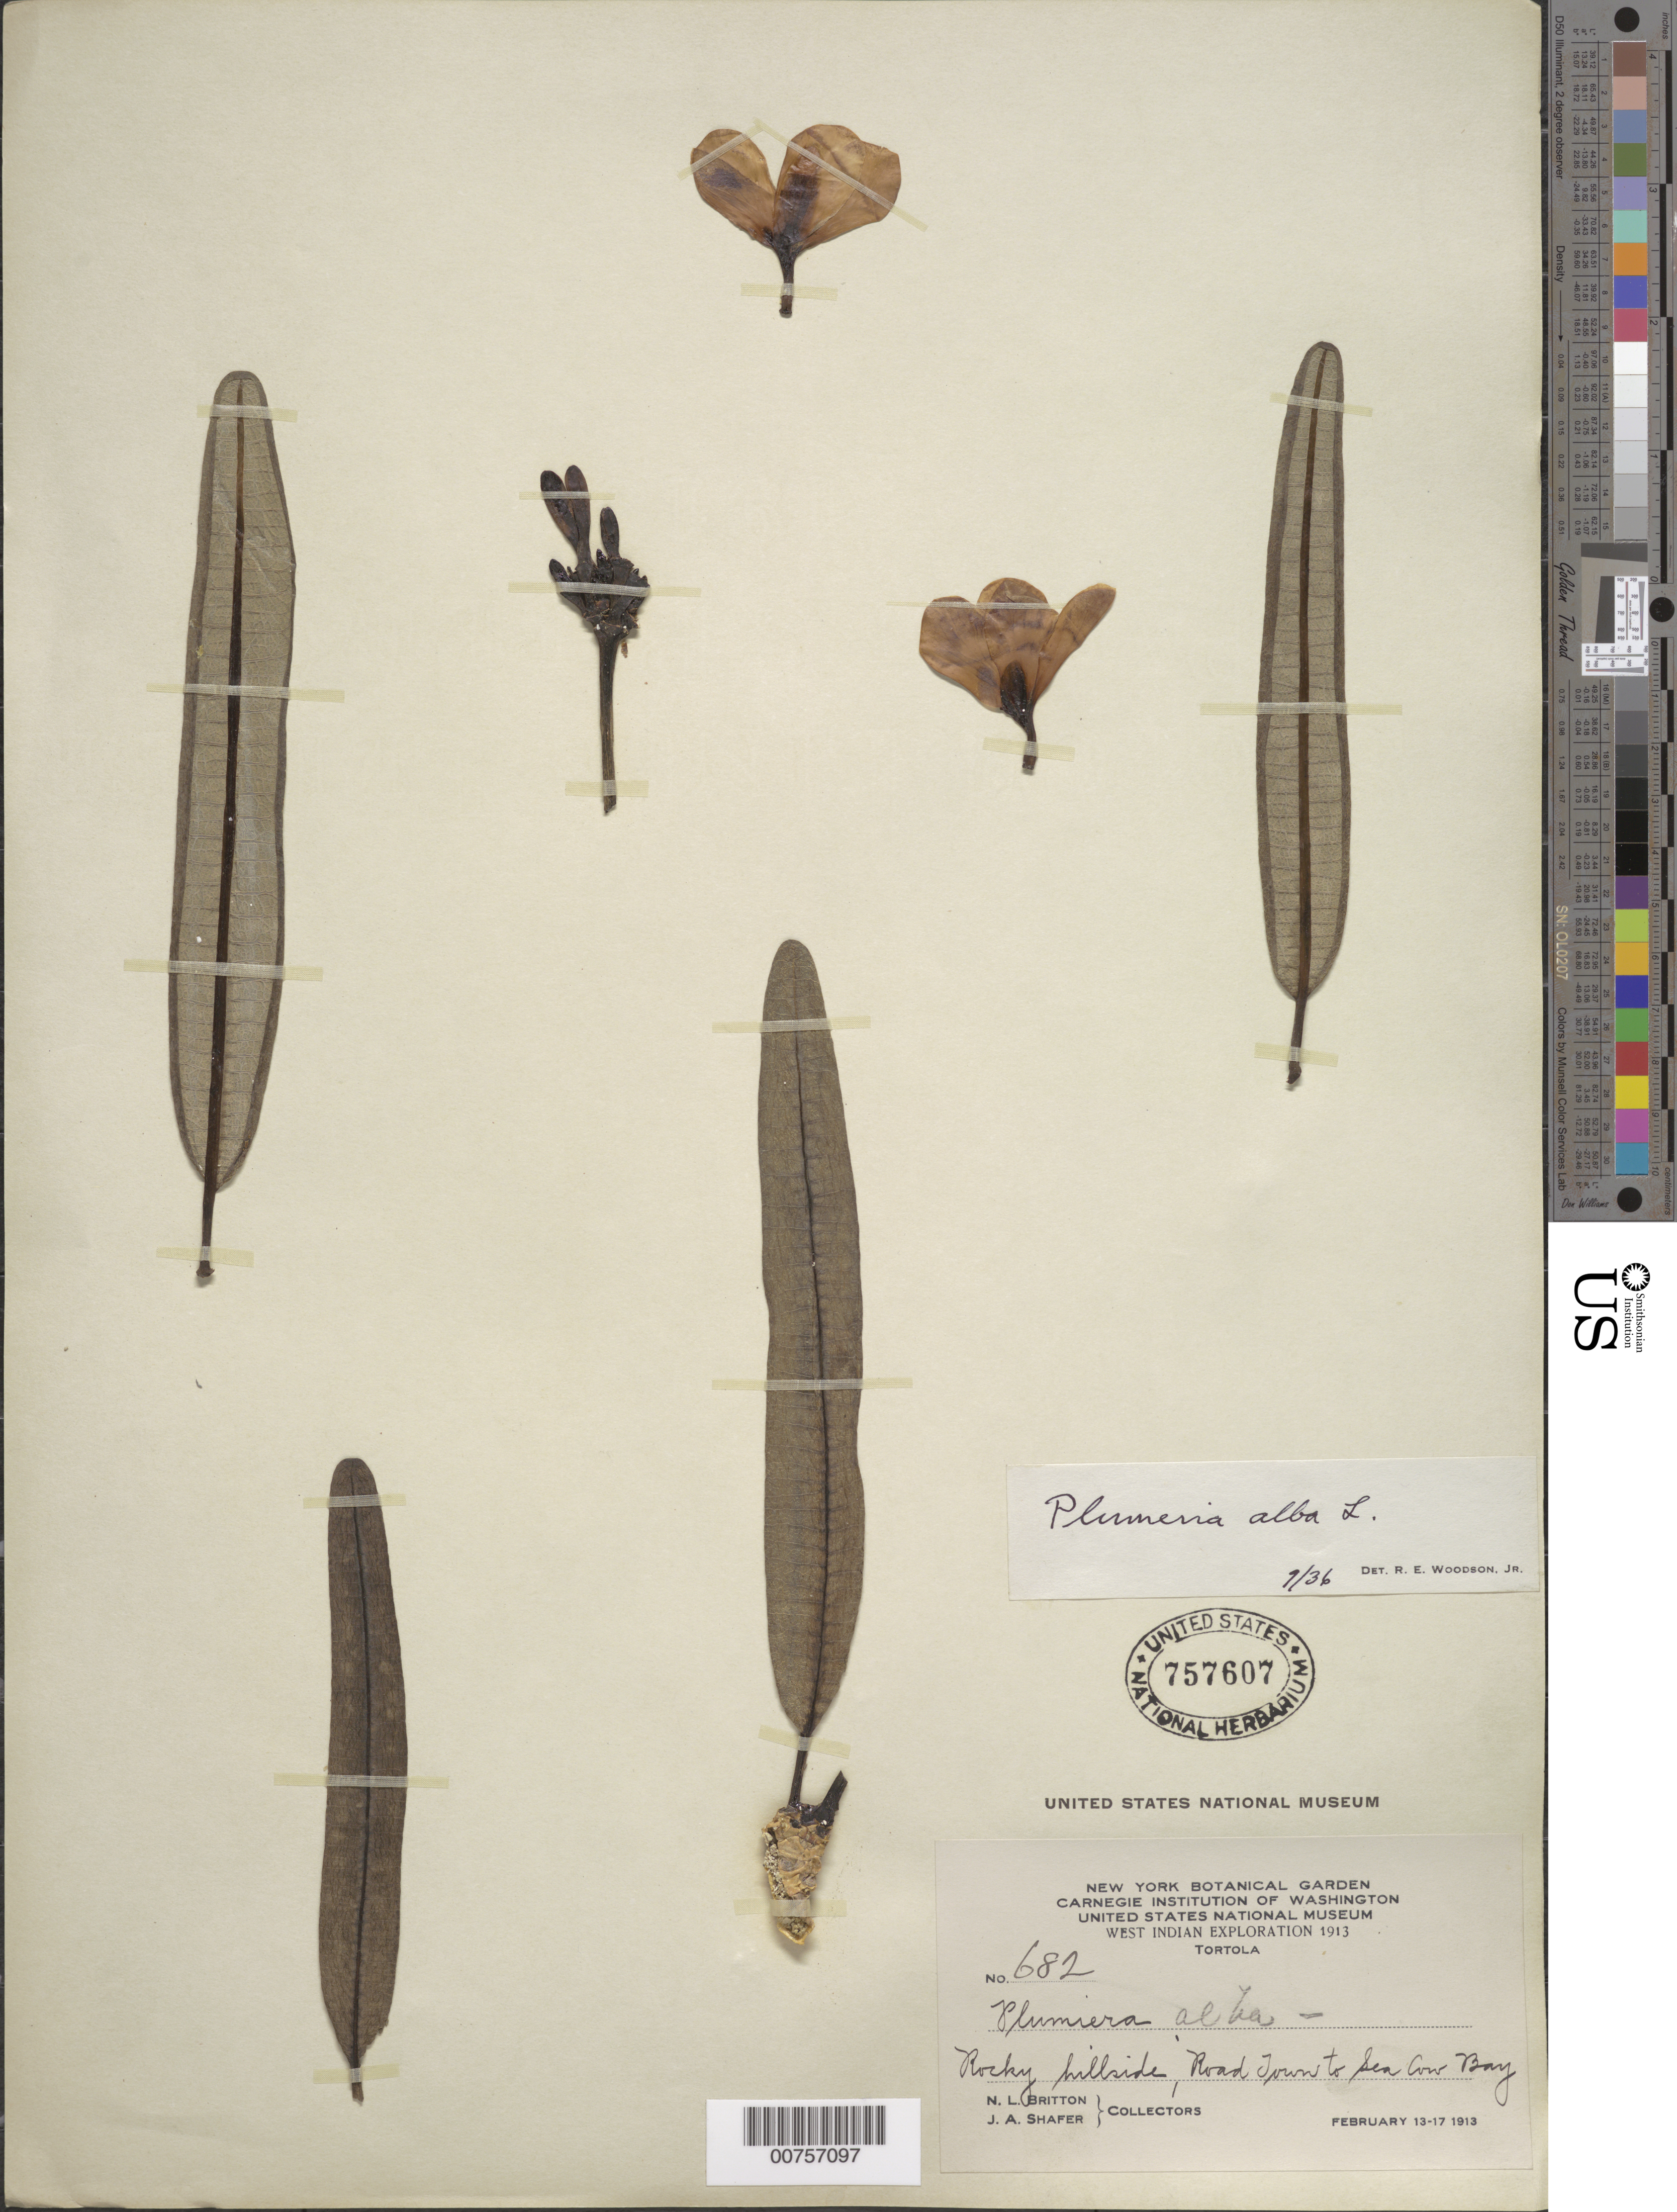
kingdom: Plantae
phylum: Tracheophyta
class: Magnoliopsida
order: Gentianales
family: Apocynaceae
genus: Plumeria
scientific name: Plumeria alba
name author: L.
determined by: Woodson, R. E., Jr.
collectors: N. Britton & J. A. Shafer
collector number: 682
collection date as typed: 13 Feb 1913 to 17 Feb 1913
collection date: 1913-02-13/1913-02-17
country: British Virgin Islands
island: Tortola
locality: Road Town to Sea Cow Bay.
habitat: Rocky hillside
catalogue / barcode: US 757607